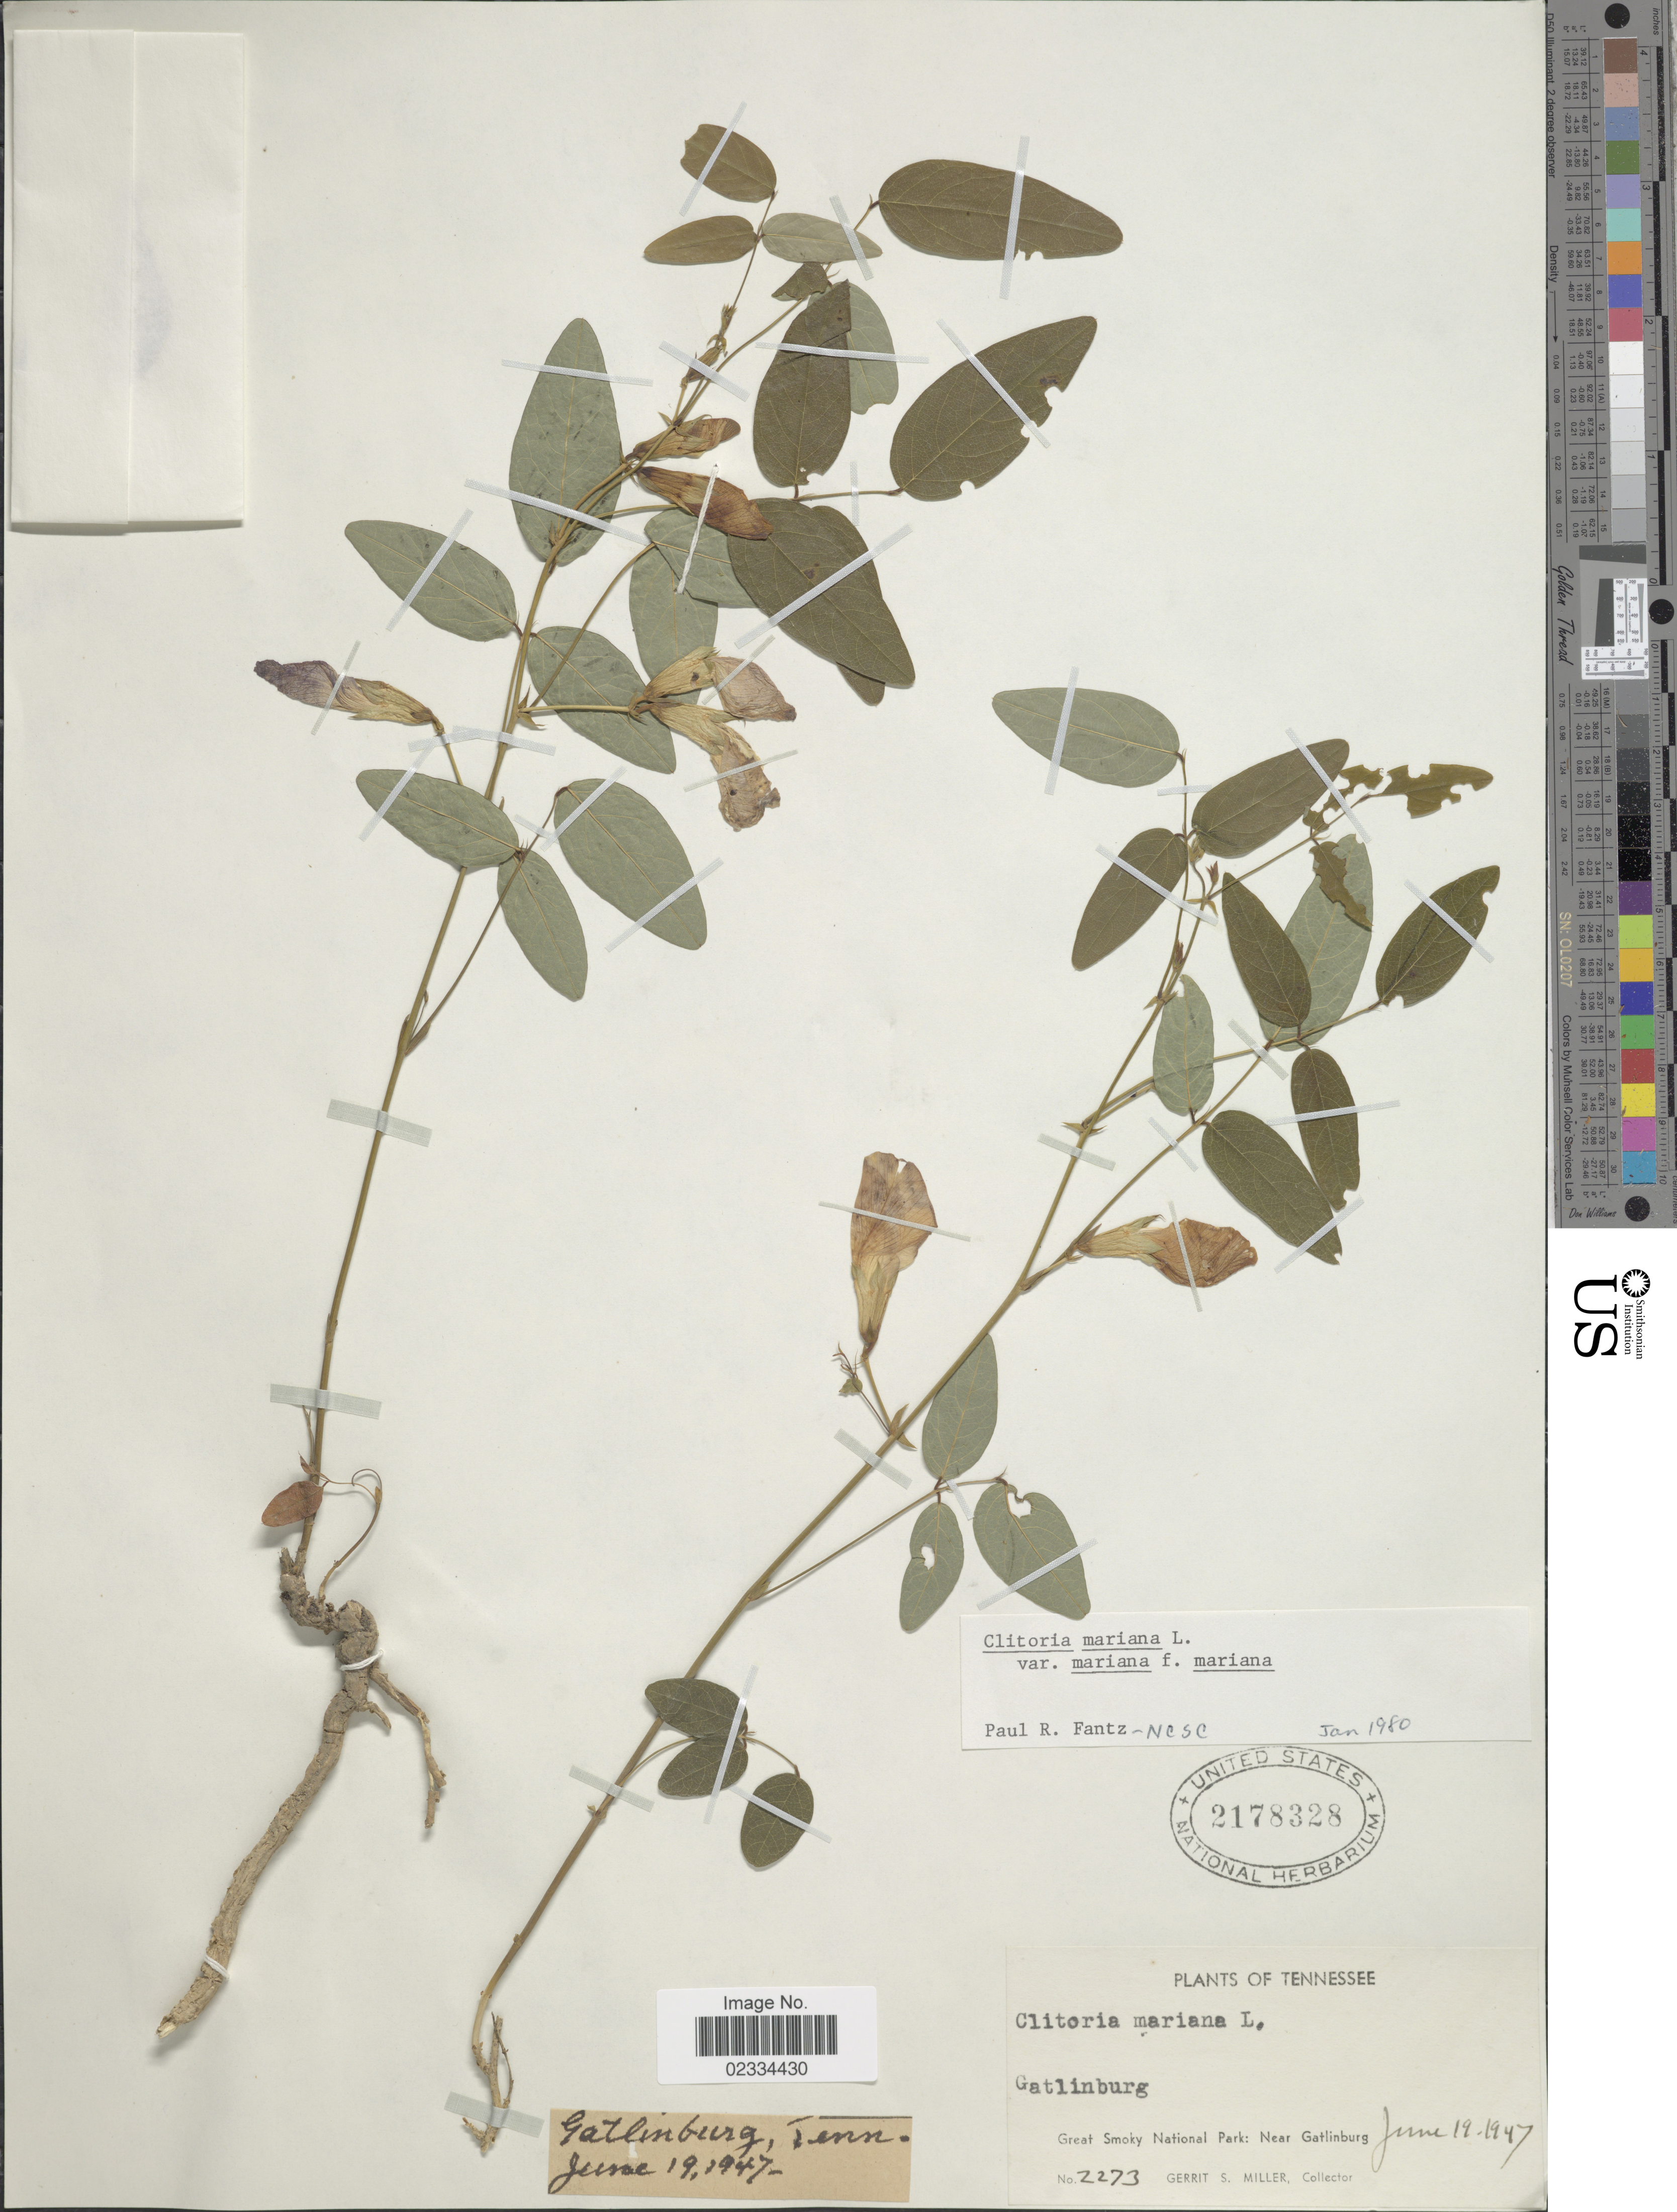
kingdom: Plantae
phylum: Tracheophyta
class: Magnoliopsida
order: Fabales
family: Fabaceae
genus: Clitoria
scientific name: Clitoria mariana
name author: L.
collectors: G. S. Miller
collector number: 2273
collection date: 1947-06-19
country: United States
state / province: Tennessee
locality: Great Smoky National Park: Near Gatlinburg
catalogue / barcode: US 2178328